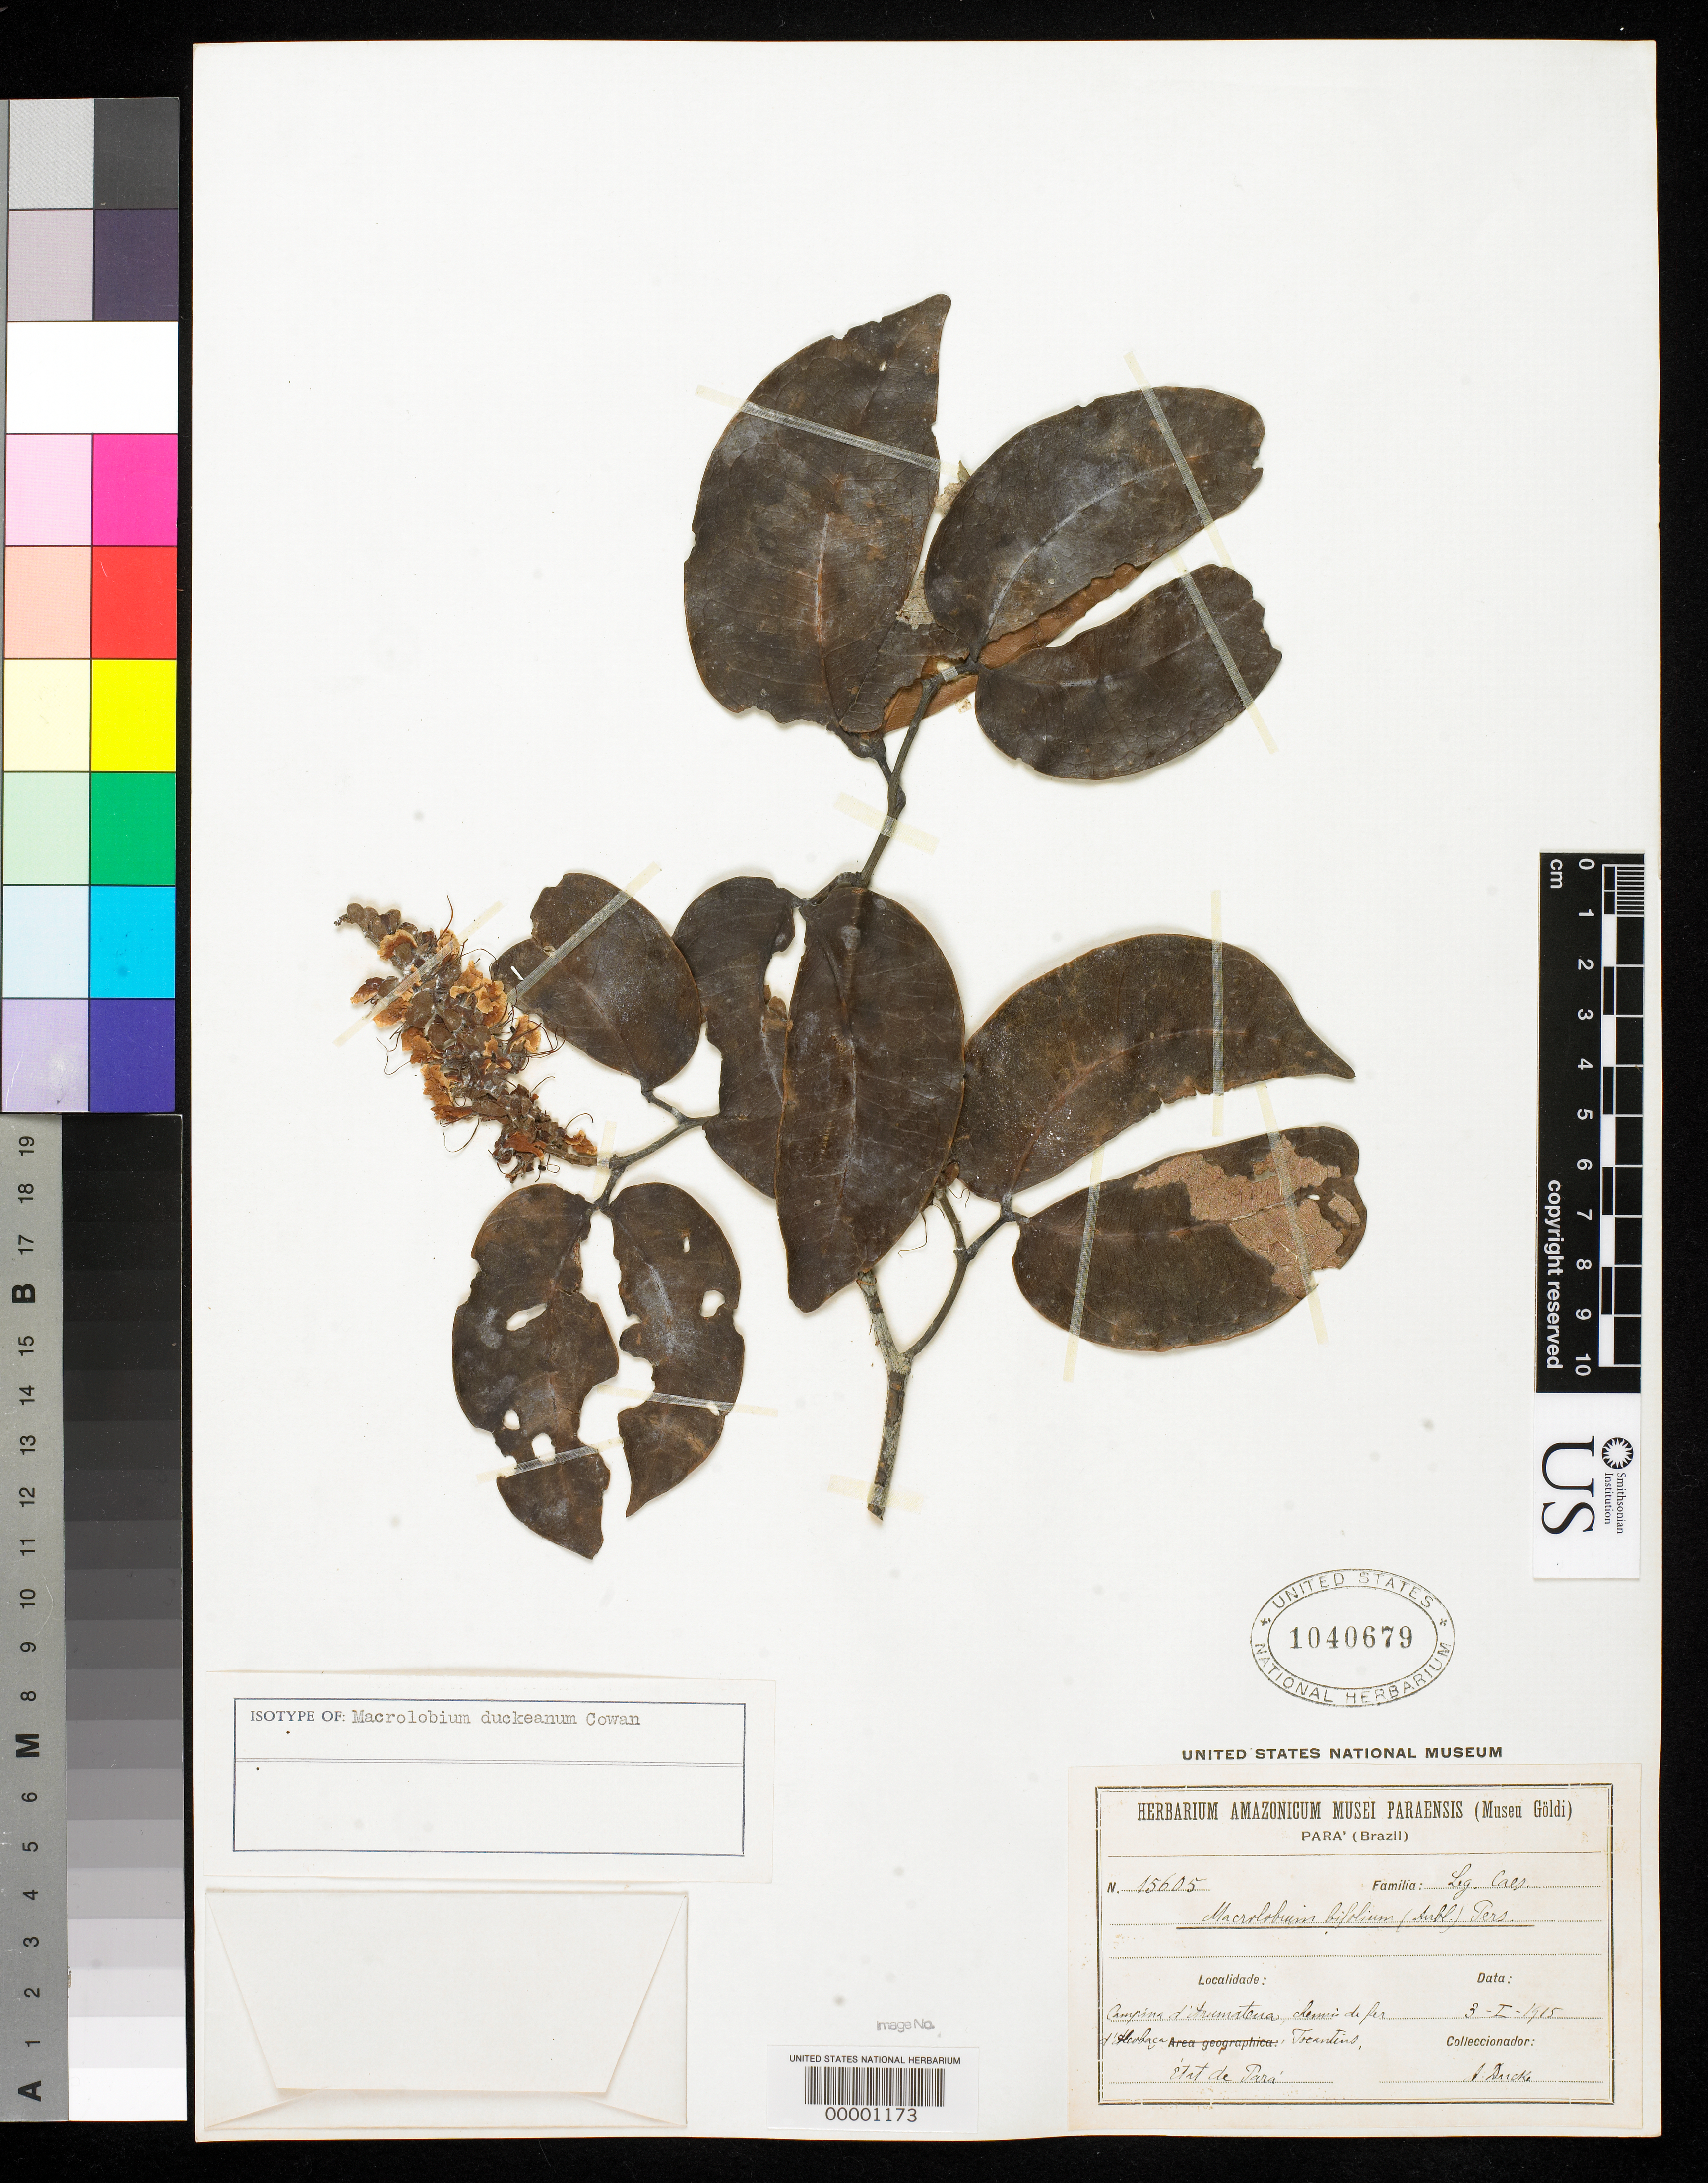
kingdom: Plantae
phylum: Tracheophyta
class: Magnoliopsida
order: Fabales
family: Fabaceae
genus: Macrolobium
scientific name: Macrolobium duckeanum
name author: R.S. Cowan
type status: Isotype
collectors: A. Ducke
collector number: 15605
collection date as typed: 03 Jan 1915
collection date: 1915-01-03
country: Brazil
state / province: Pará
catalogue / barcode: US 1040679